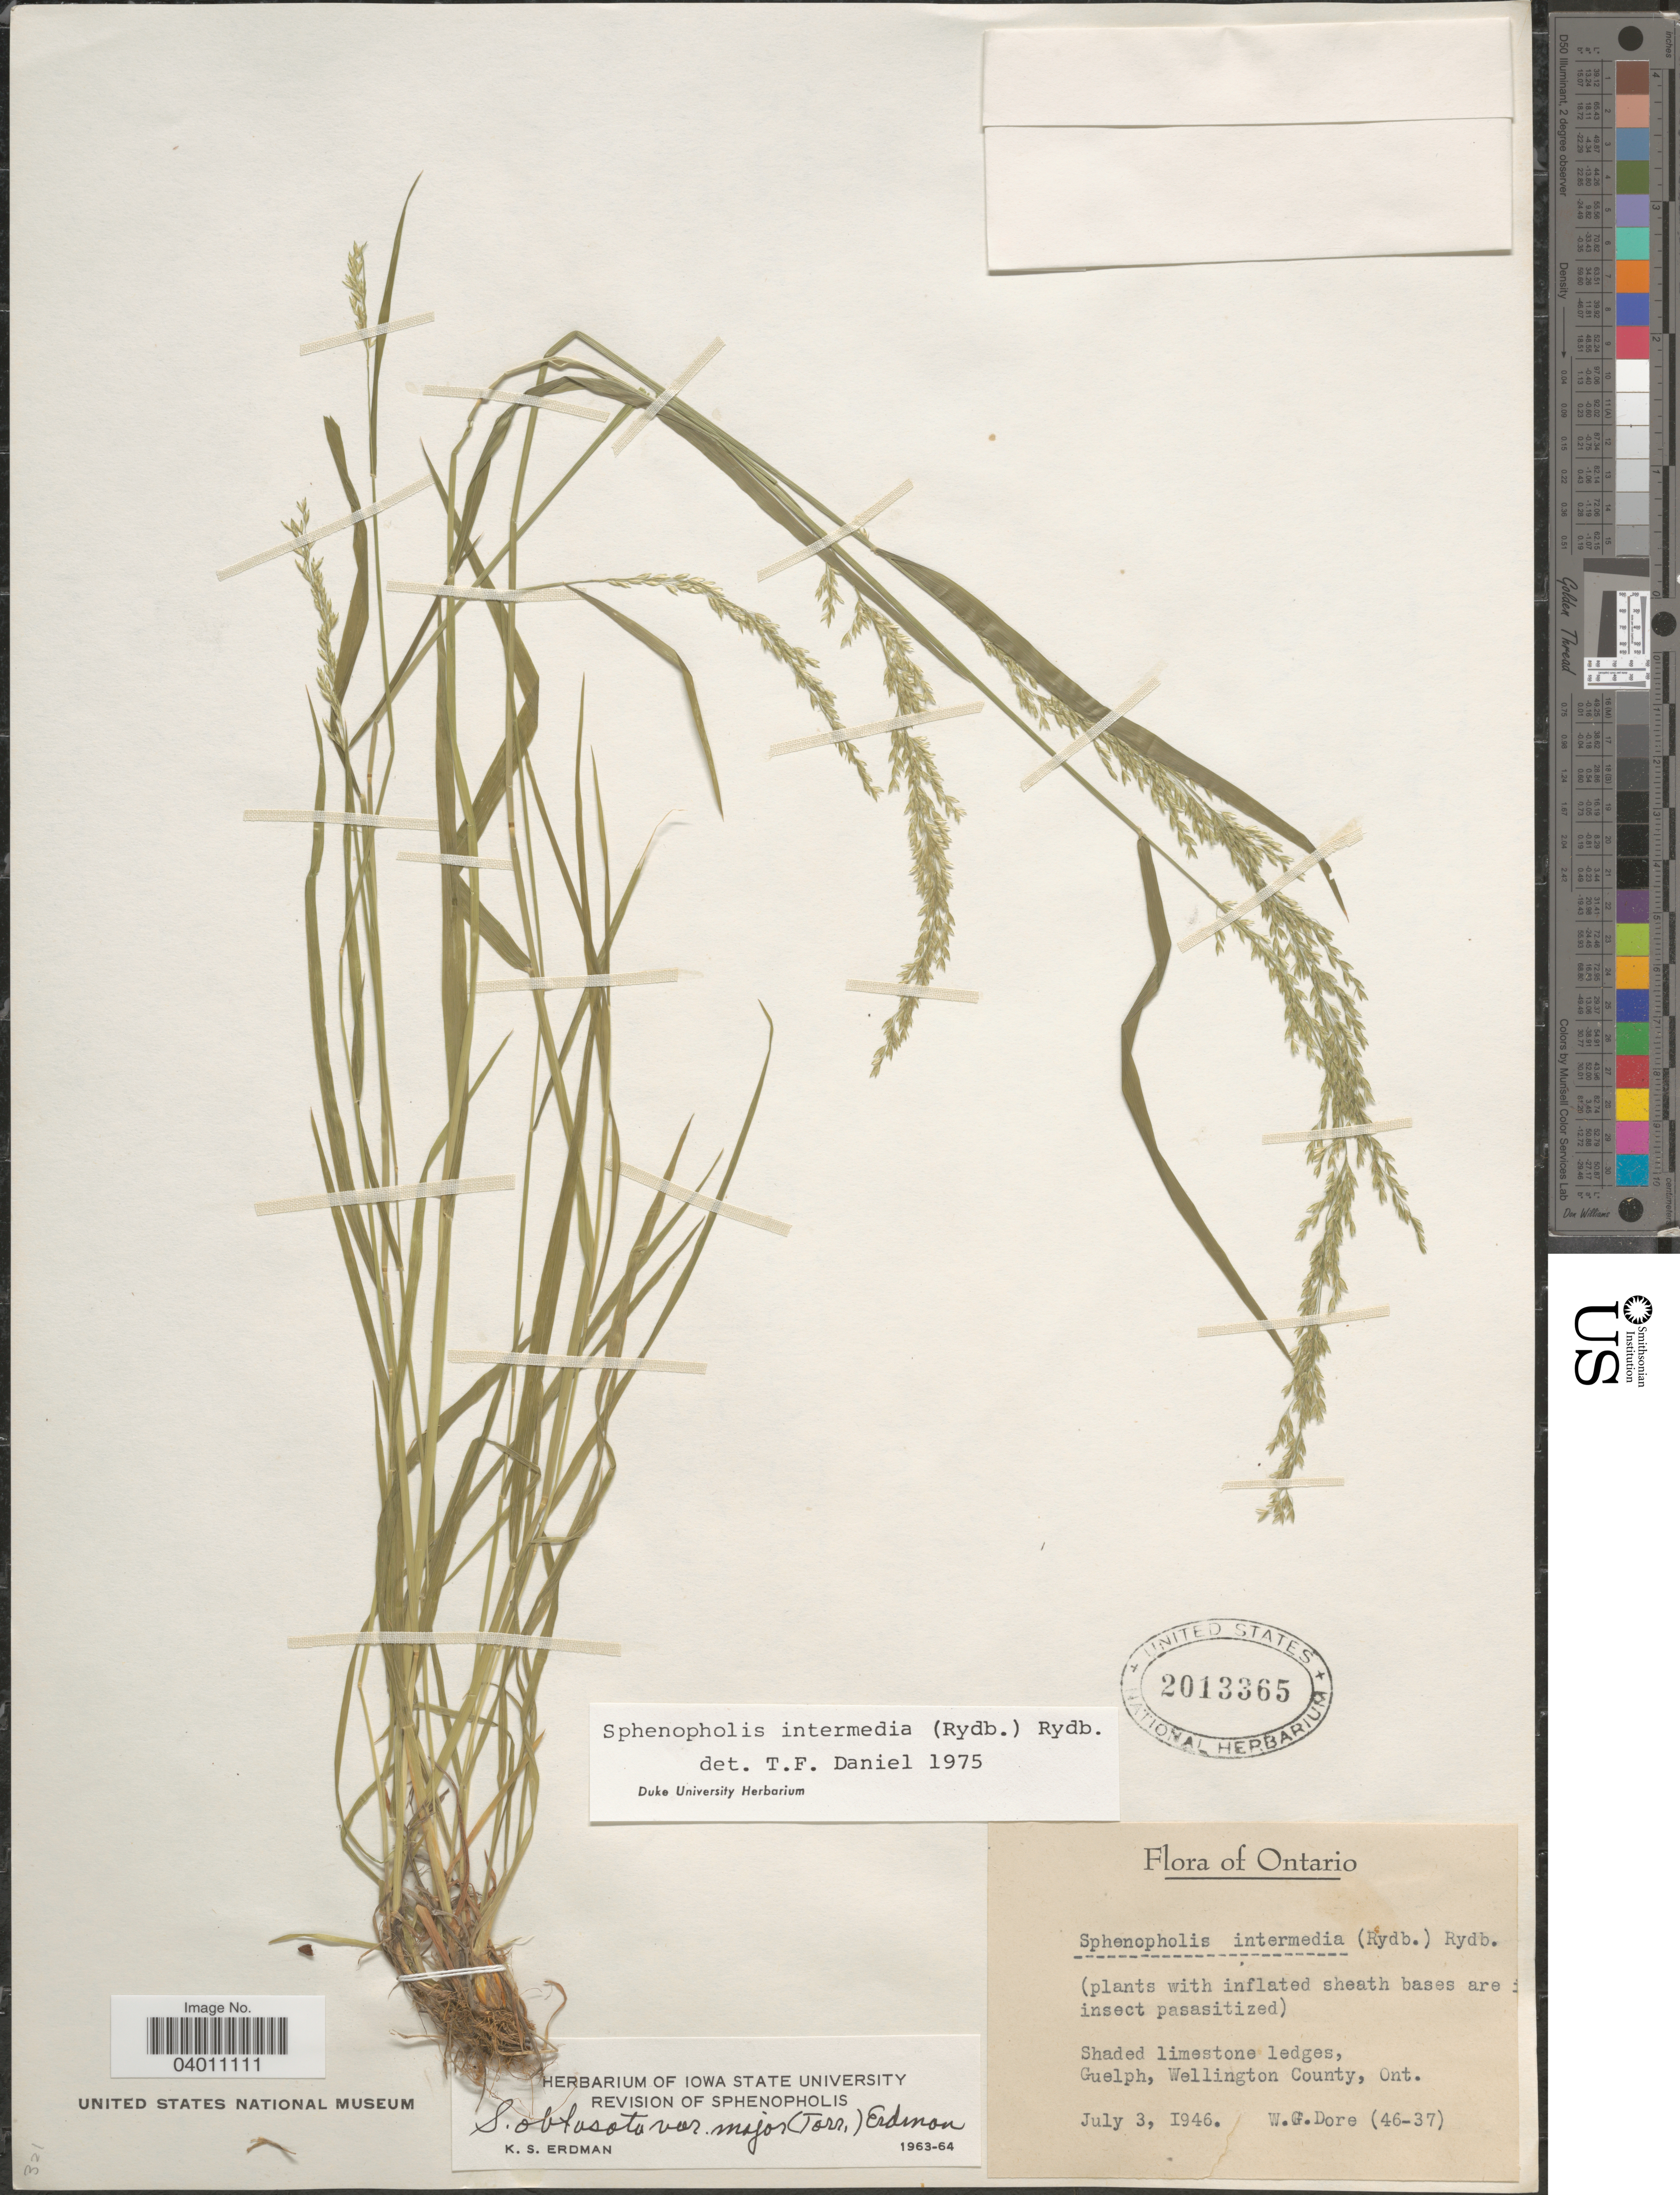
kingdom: Plantae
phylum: Tracheophyta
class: Liliopsida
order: Poales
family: Poaceae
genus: Sphenopholis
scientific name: Sphenopholis intermedia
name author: (Rydb.) Rydb.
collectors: W. Dore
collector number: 46-37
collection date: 1946-07-03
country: Canada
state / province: Ontario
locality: Guelph, Wellington County.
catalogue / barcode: US 2013365